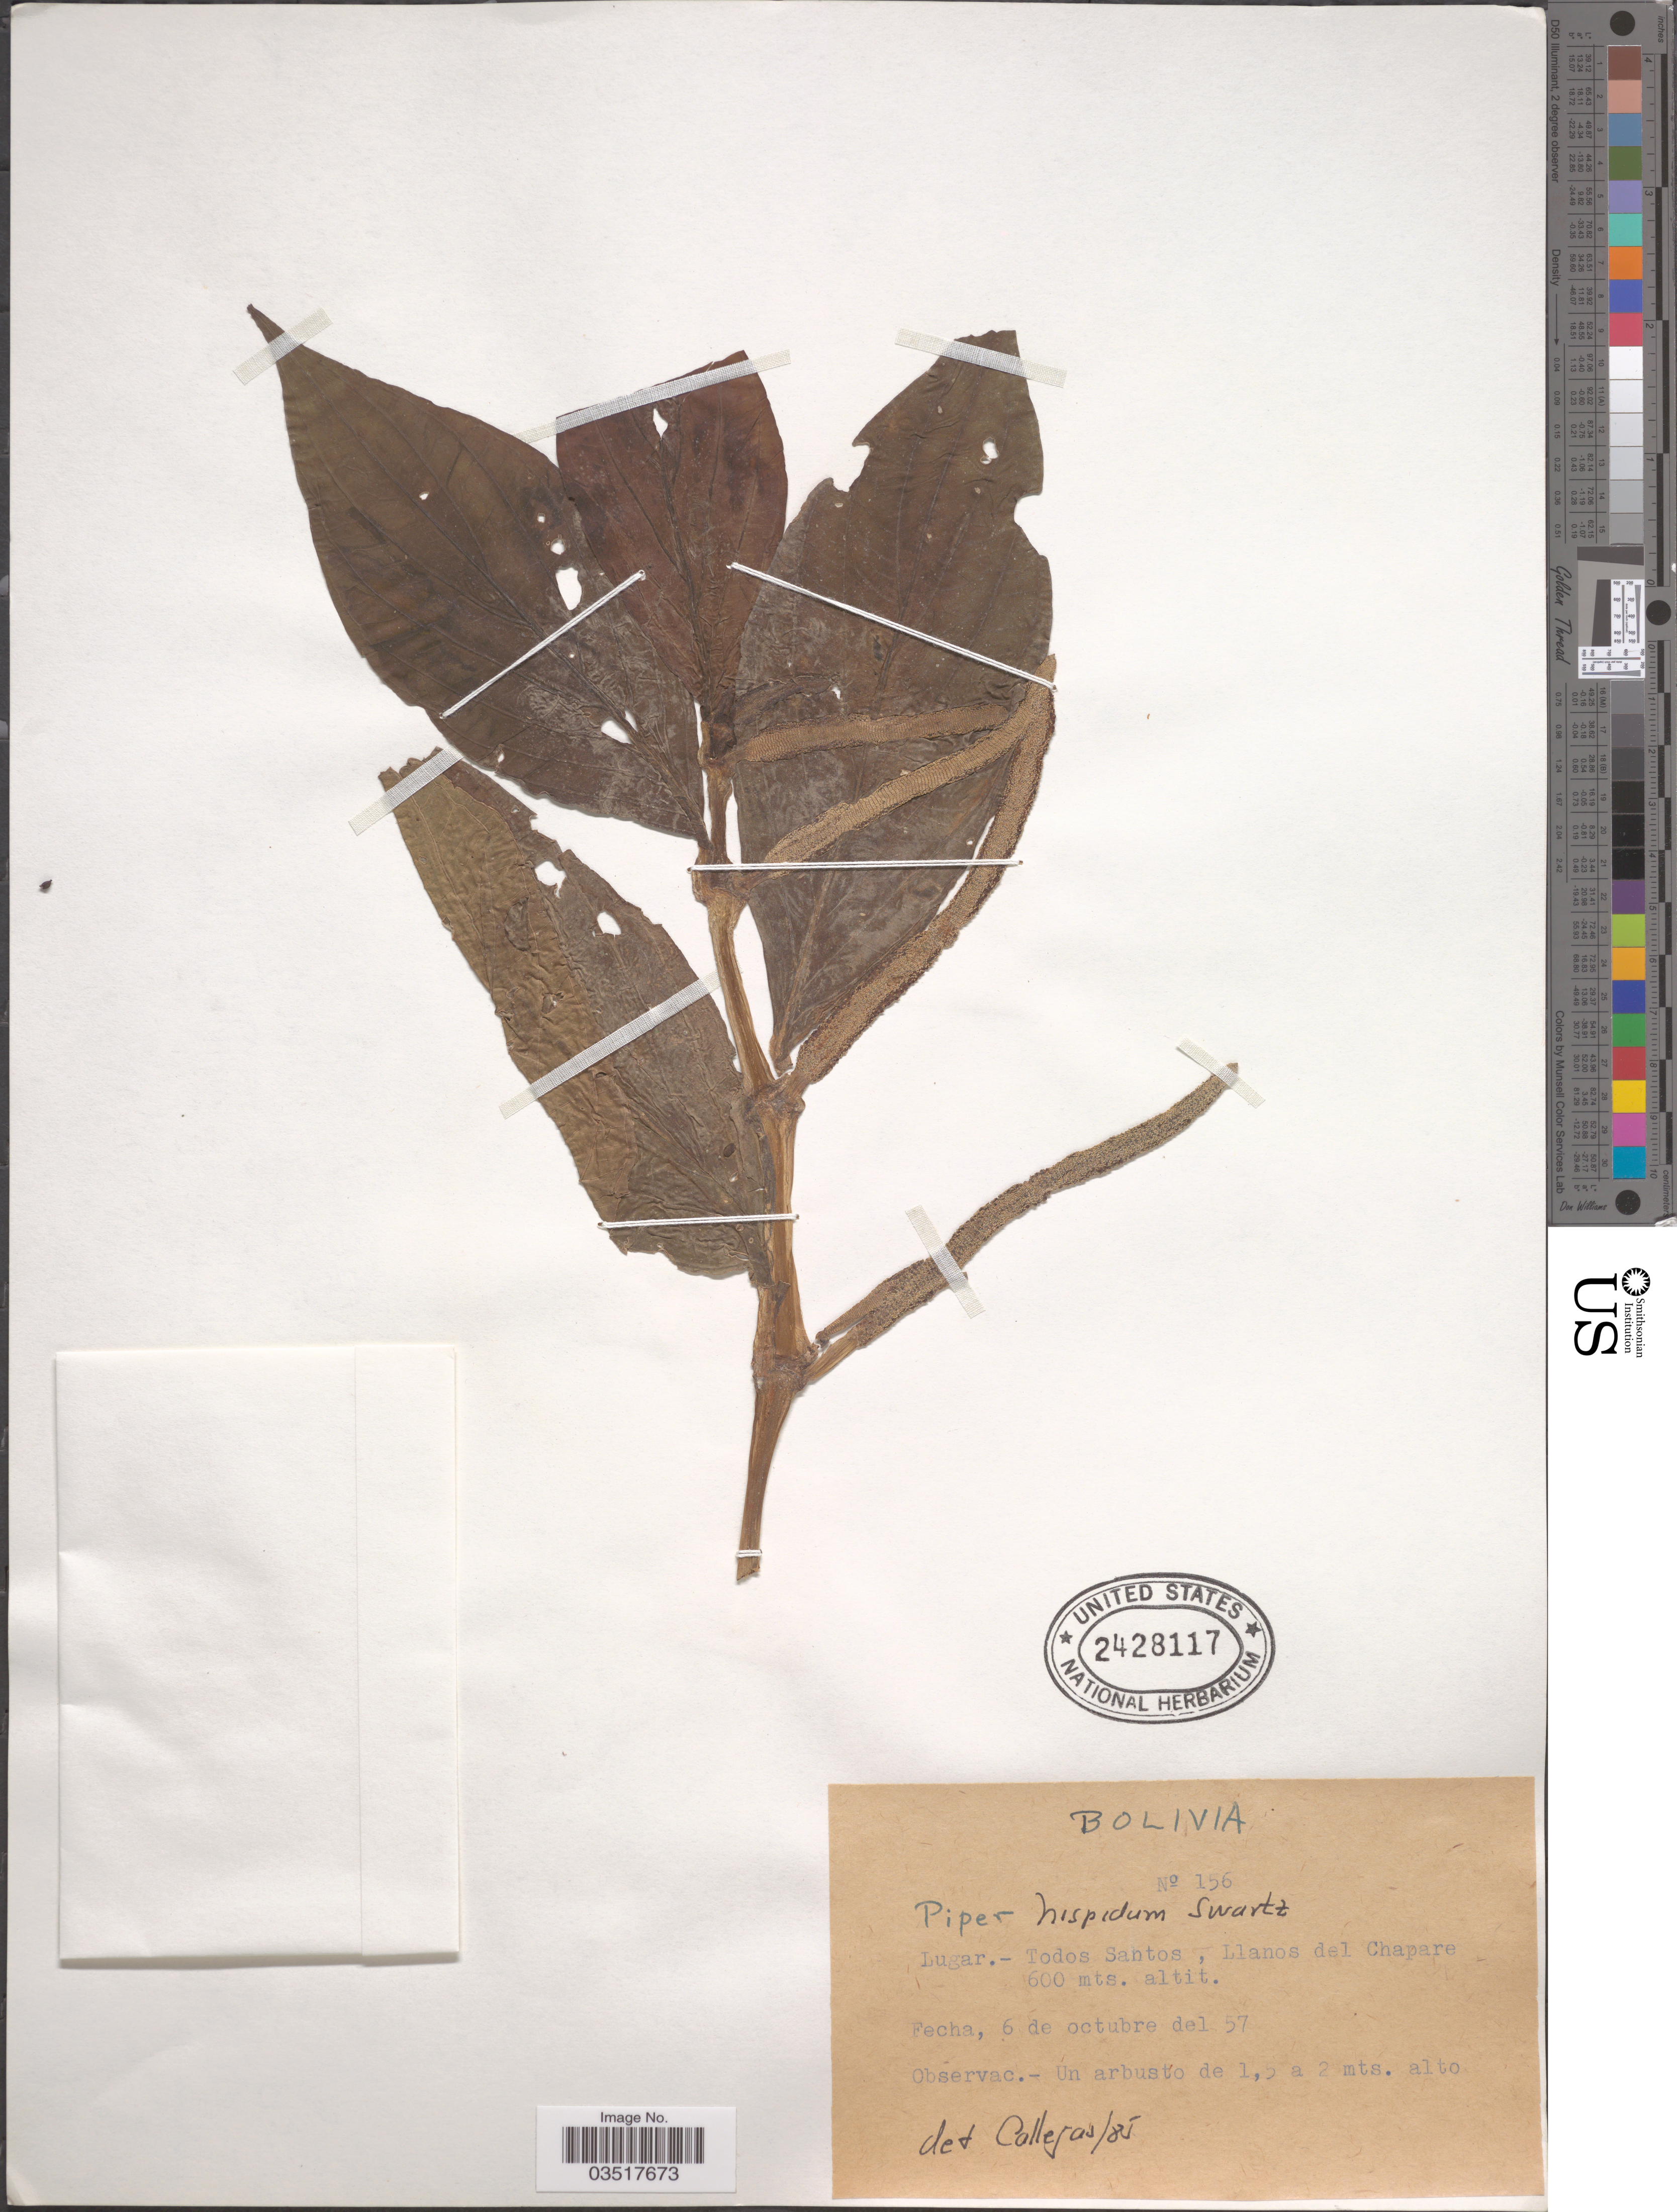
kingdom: Plantae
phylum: Tracheophyta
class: Magnoliopsida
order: Piperales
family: Piperaceae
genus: Piper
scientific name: Piper hispidum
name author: Sw.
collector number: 156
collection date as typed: Transcribed d/m/y: 6/10/57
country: Bolivia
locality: Todos Santos, Llanos del Chapare.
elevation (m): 600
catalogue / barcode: US 2428117